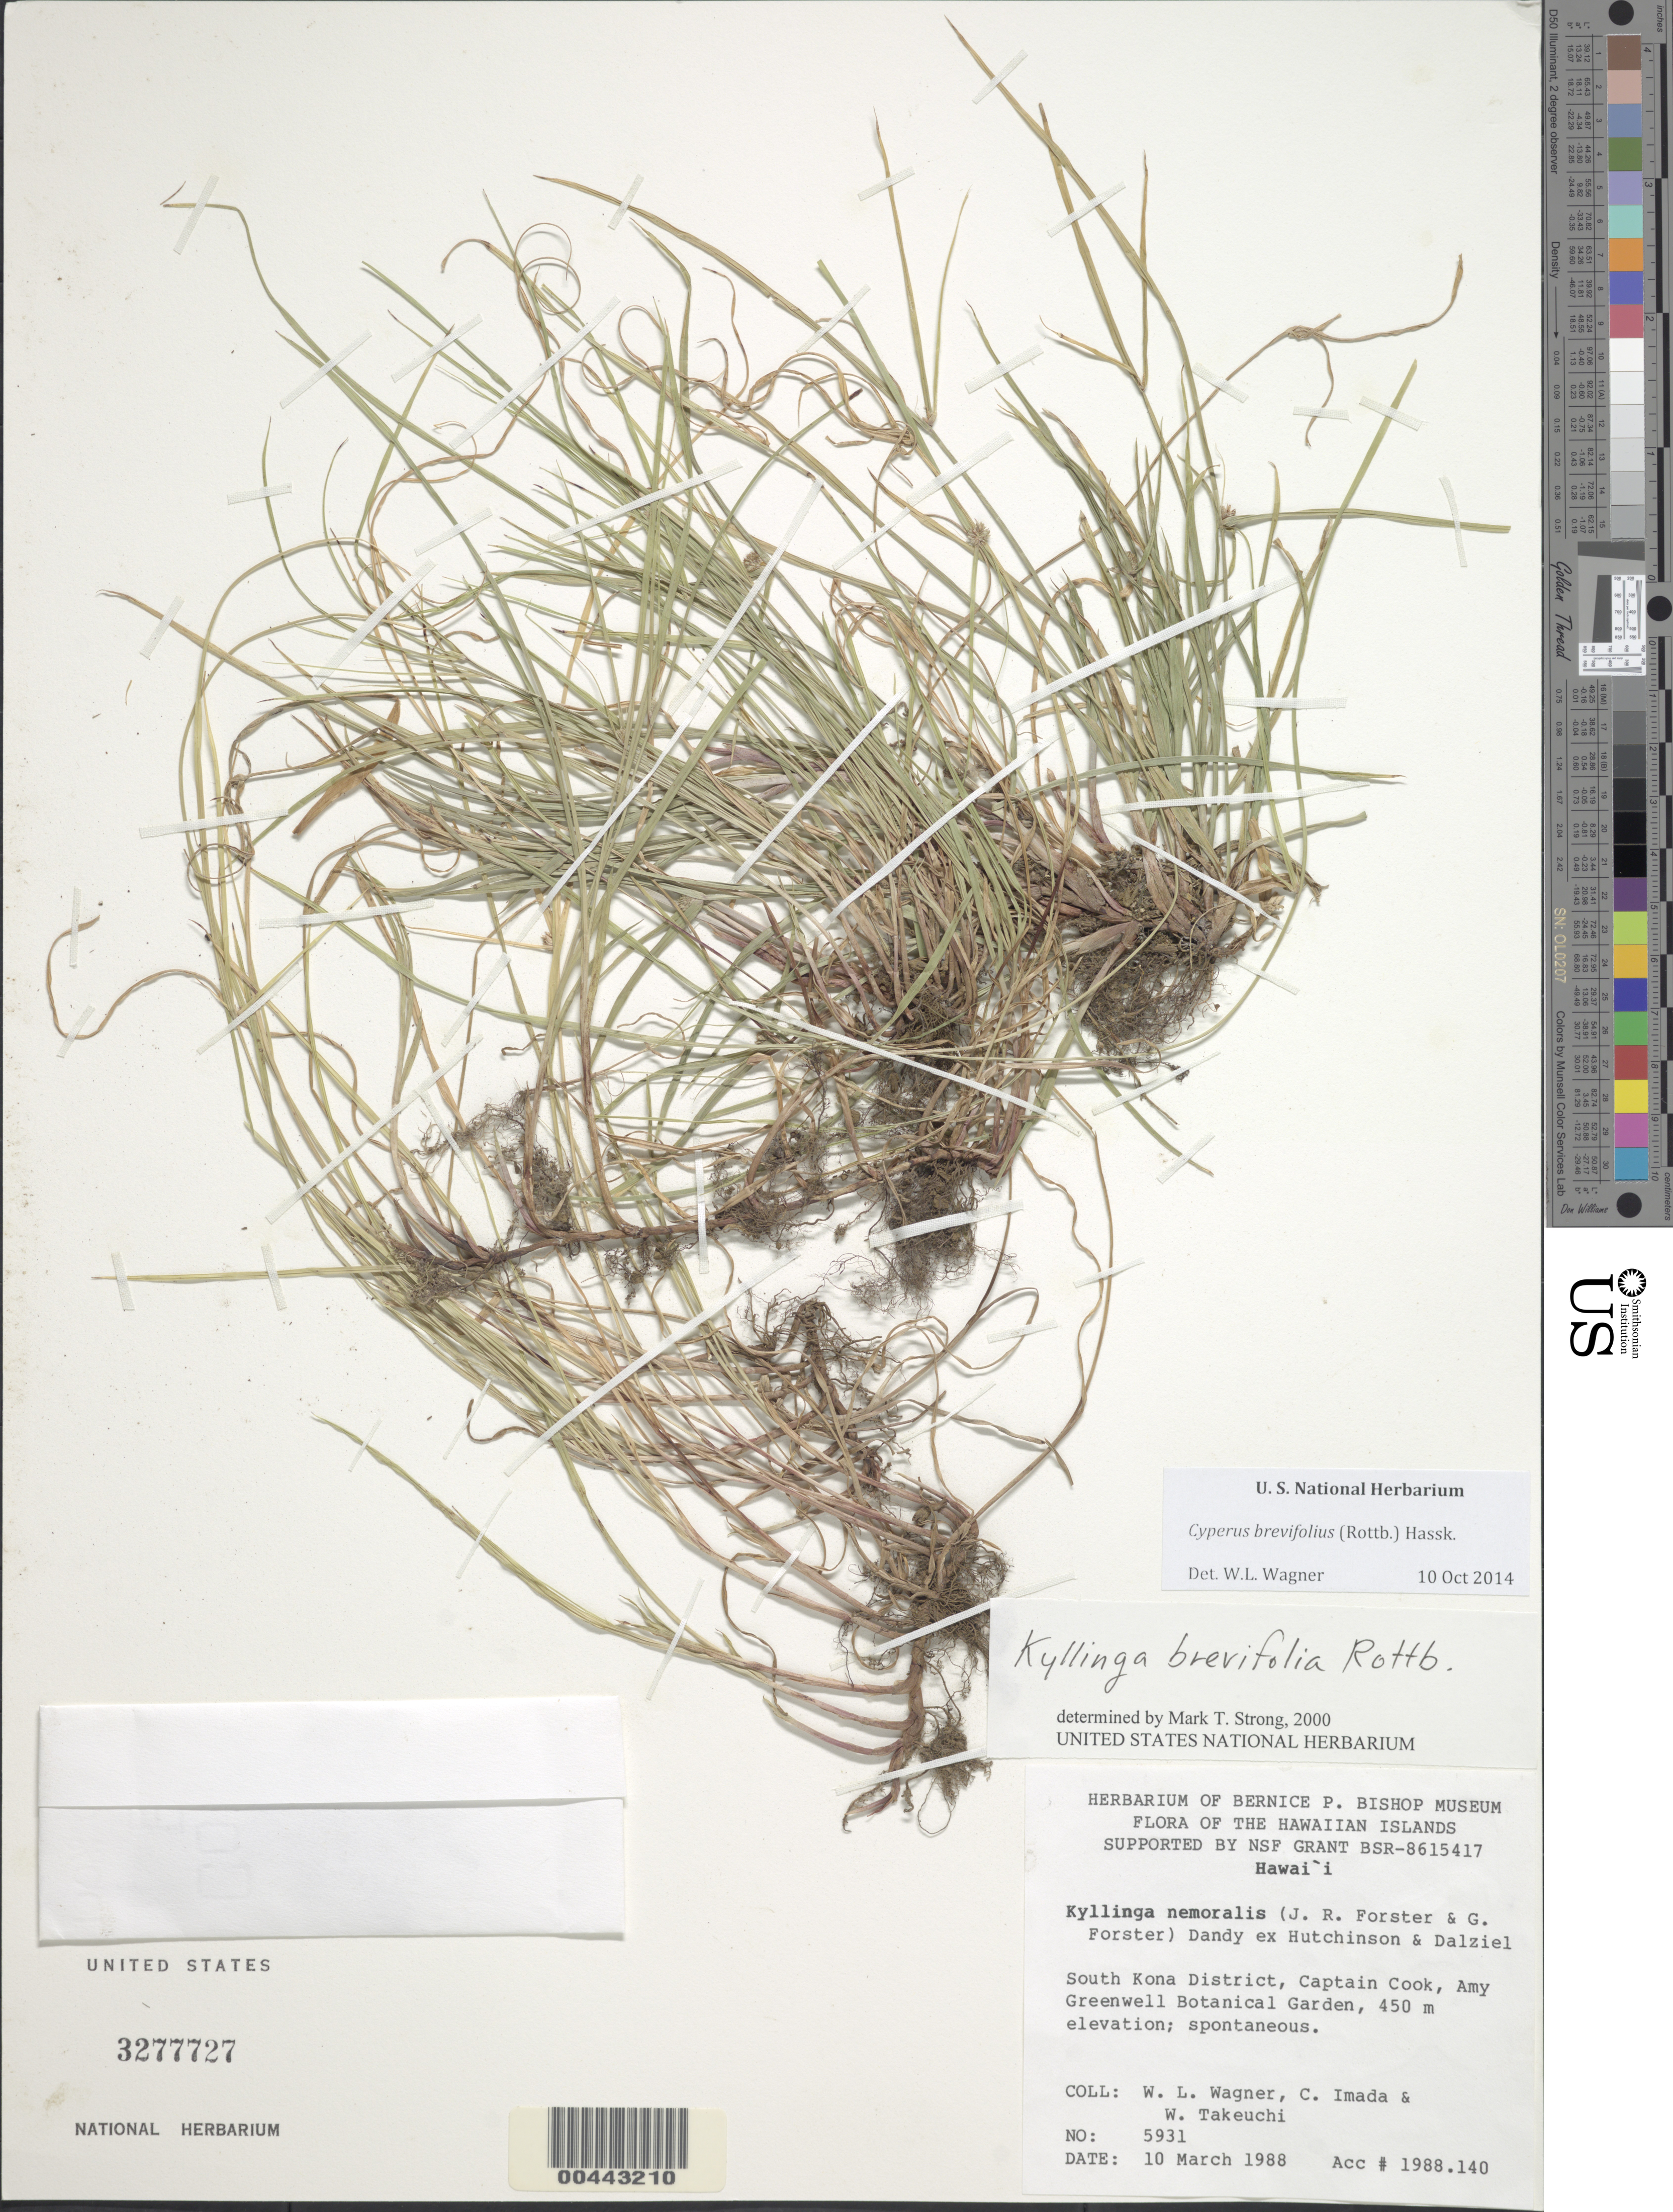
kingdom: Plantae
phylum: Tracheophyta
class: Liliopsida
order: Poales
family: Cyperaceae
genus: Cyperus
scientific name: Cyperus brevifolius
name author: (Rottb.) Hassk.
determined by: Wagner, W. L., (BOT), Smithsonian Institution - National Museum of Natural History (UNITED STATES)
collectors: W. L. Wagner, C. Imada & W. N. Takeuchi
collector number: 5931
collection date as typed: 10 Mar 1988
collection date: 1988-03-10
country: United States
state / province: Hawaii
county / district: Hawaii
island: Hawaii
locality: South Kona District, Captain Cook, Amy Greenwell Botanicl Garden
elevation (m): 450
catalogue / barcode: US 3277727